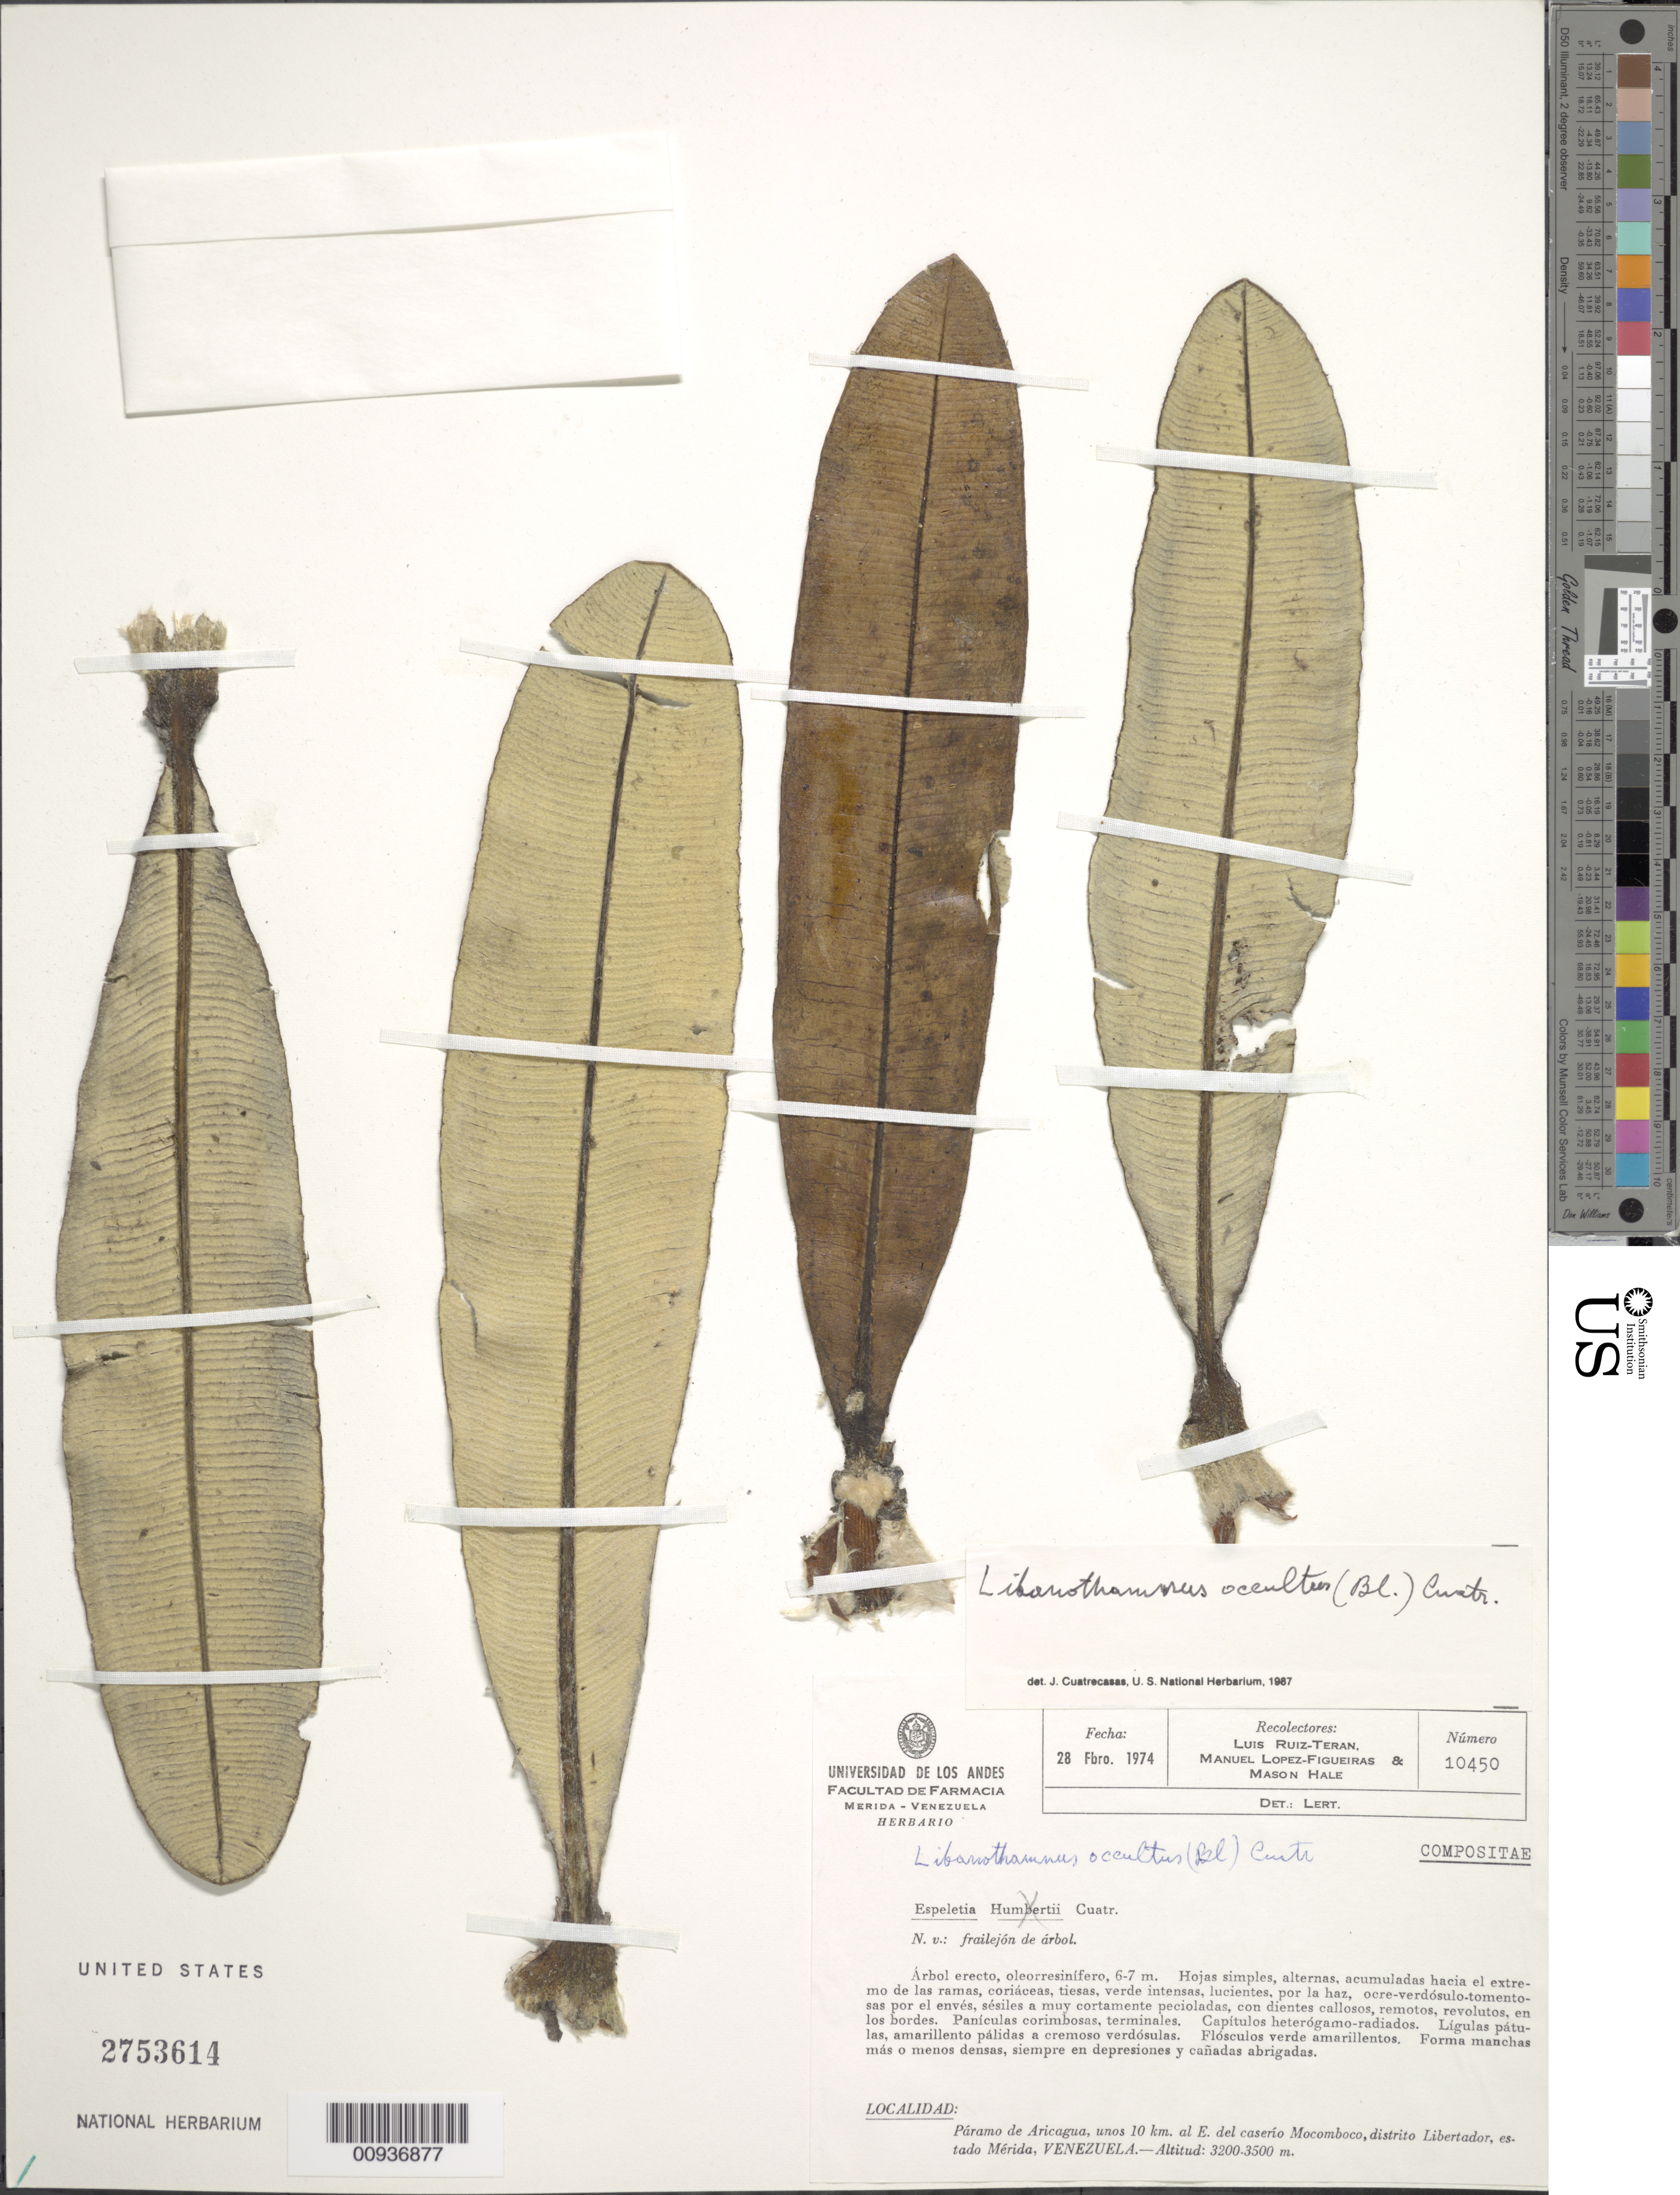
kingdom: Plantae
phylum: Tracheophyta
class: Magnoliopsida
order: Asterales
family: Asteraceae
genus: Libanothamnus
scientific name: Libanothamnus occultus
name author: (S.F. Blake) Cuatrec.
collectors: L. Teran, M. López Figueiras & M. Hale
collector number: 10450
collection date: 1974-02-28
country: Venezuela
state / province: Mérida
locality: Paramo de Aricagua, unos 10 km al E del caserio Mocomboco, Distrito Libertador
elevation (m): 3200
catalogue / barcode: US 2753614